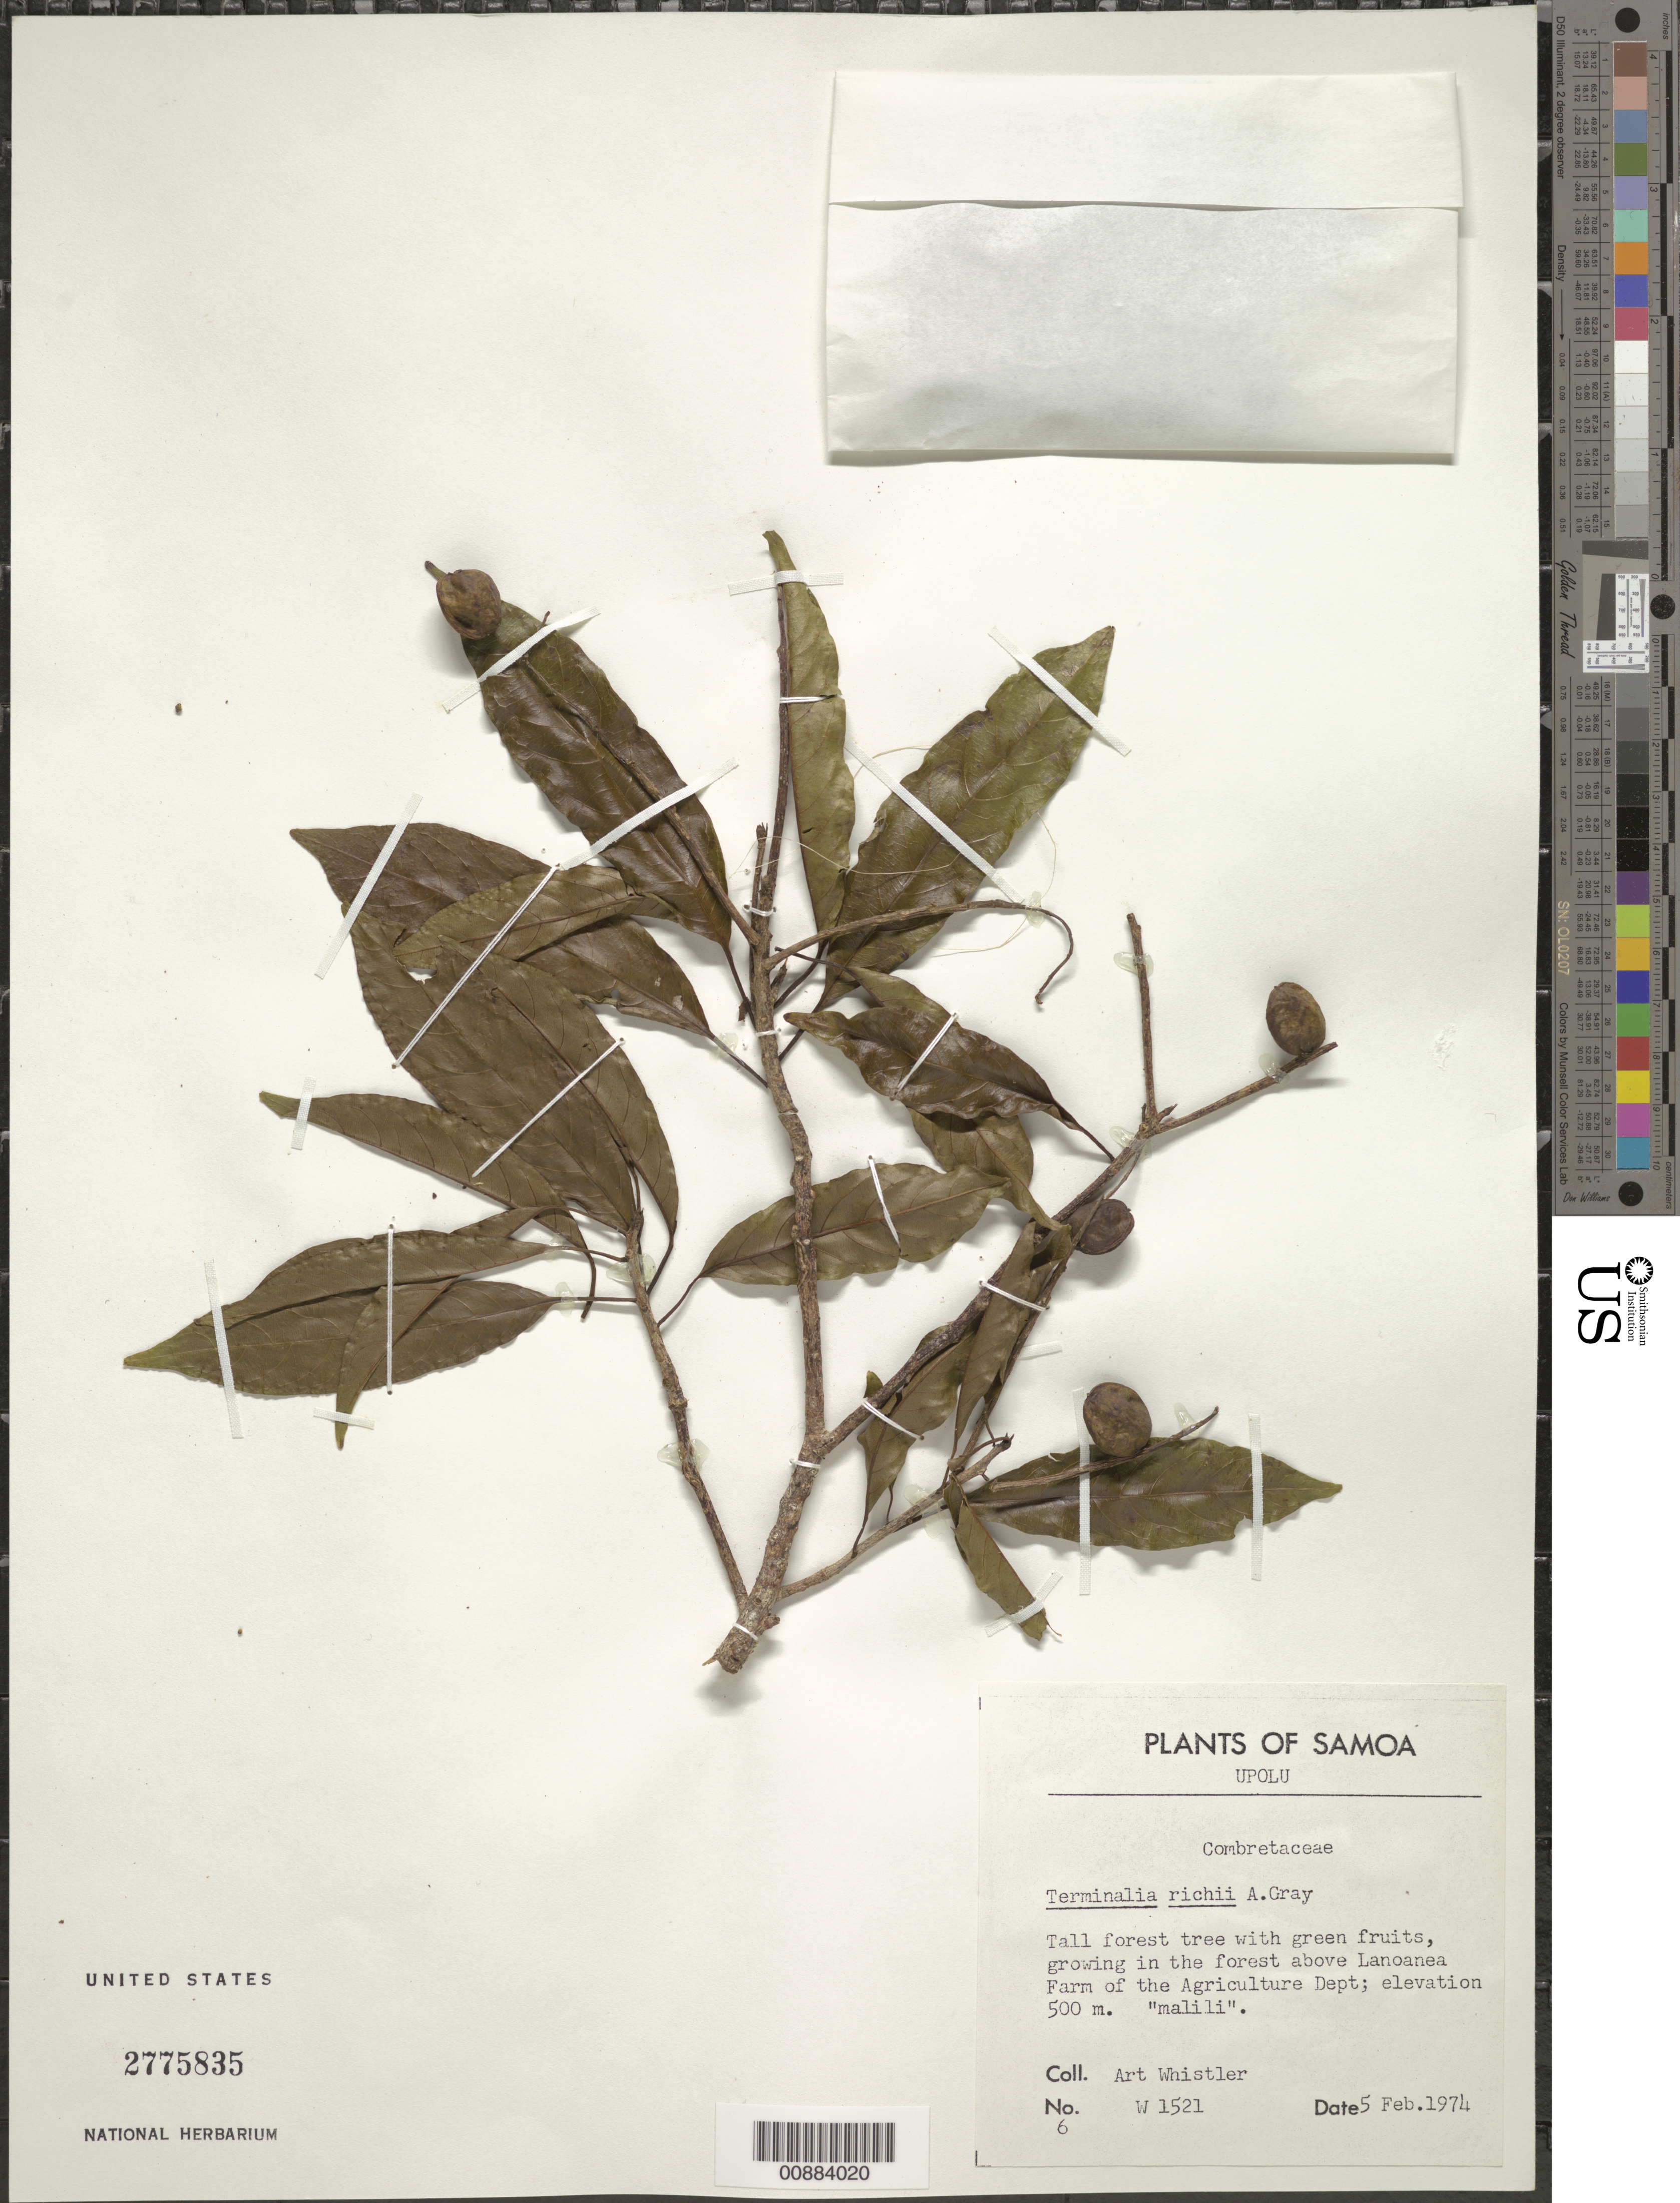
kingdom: Plantae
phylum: Tracheophyta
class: Magnoliopsida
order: Myrtales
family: Combretaceae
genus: Terminalia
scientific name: Terminalia richii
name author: A. Gray in Wilkes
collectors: A. Whistler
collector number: W 1521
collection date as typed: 05 Feb 1974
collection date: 1974-02-05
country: Samoa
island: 'Upolu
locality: forest above Lanoanea Farm of the Agriculture Dept.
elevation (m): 500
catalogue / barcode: US 2775835